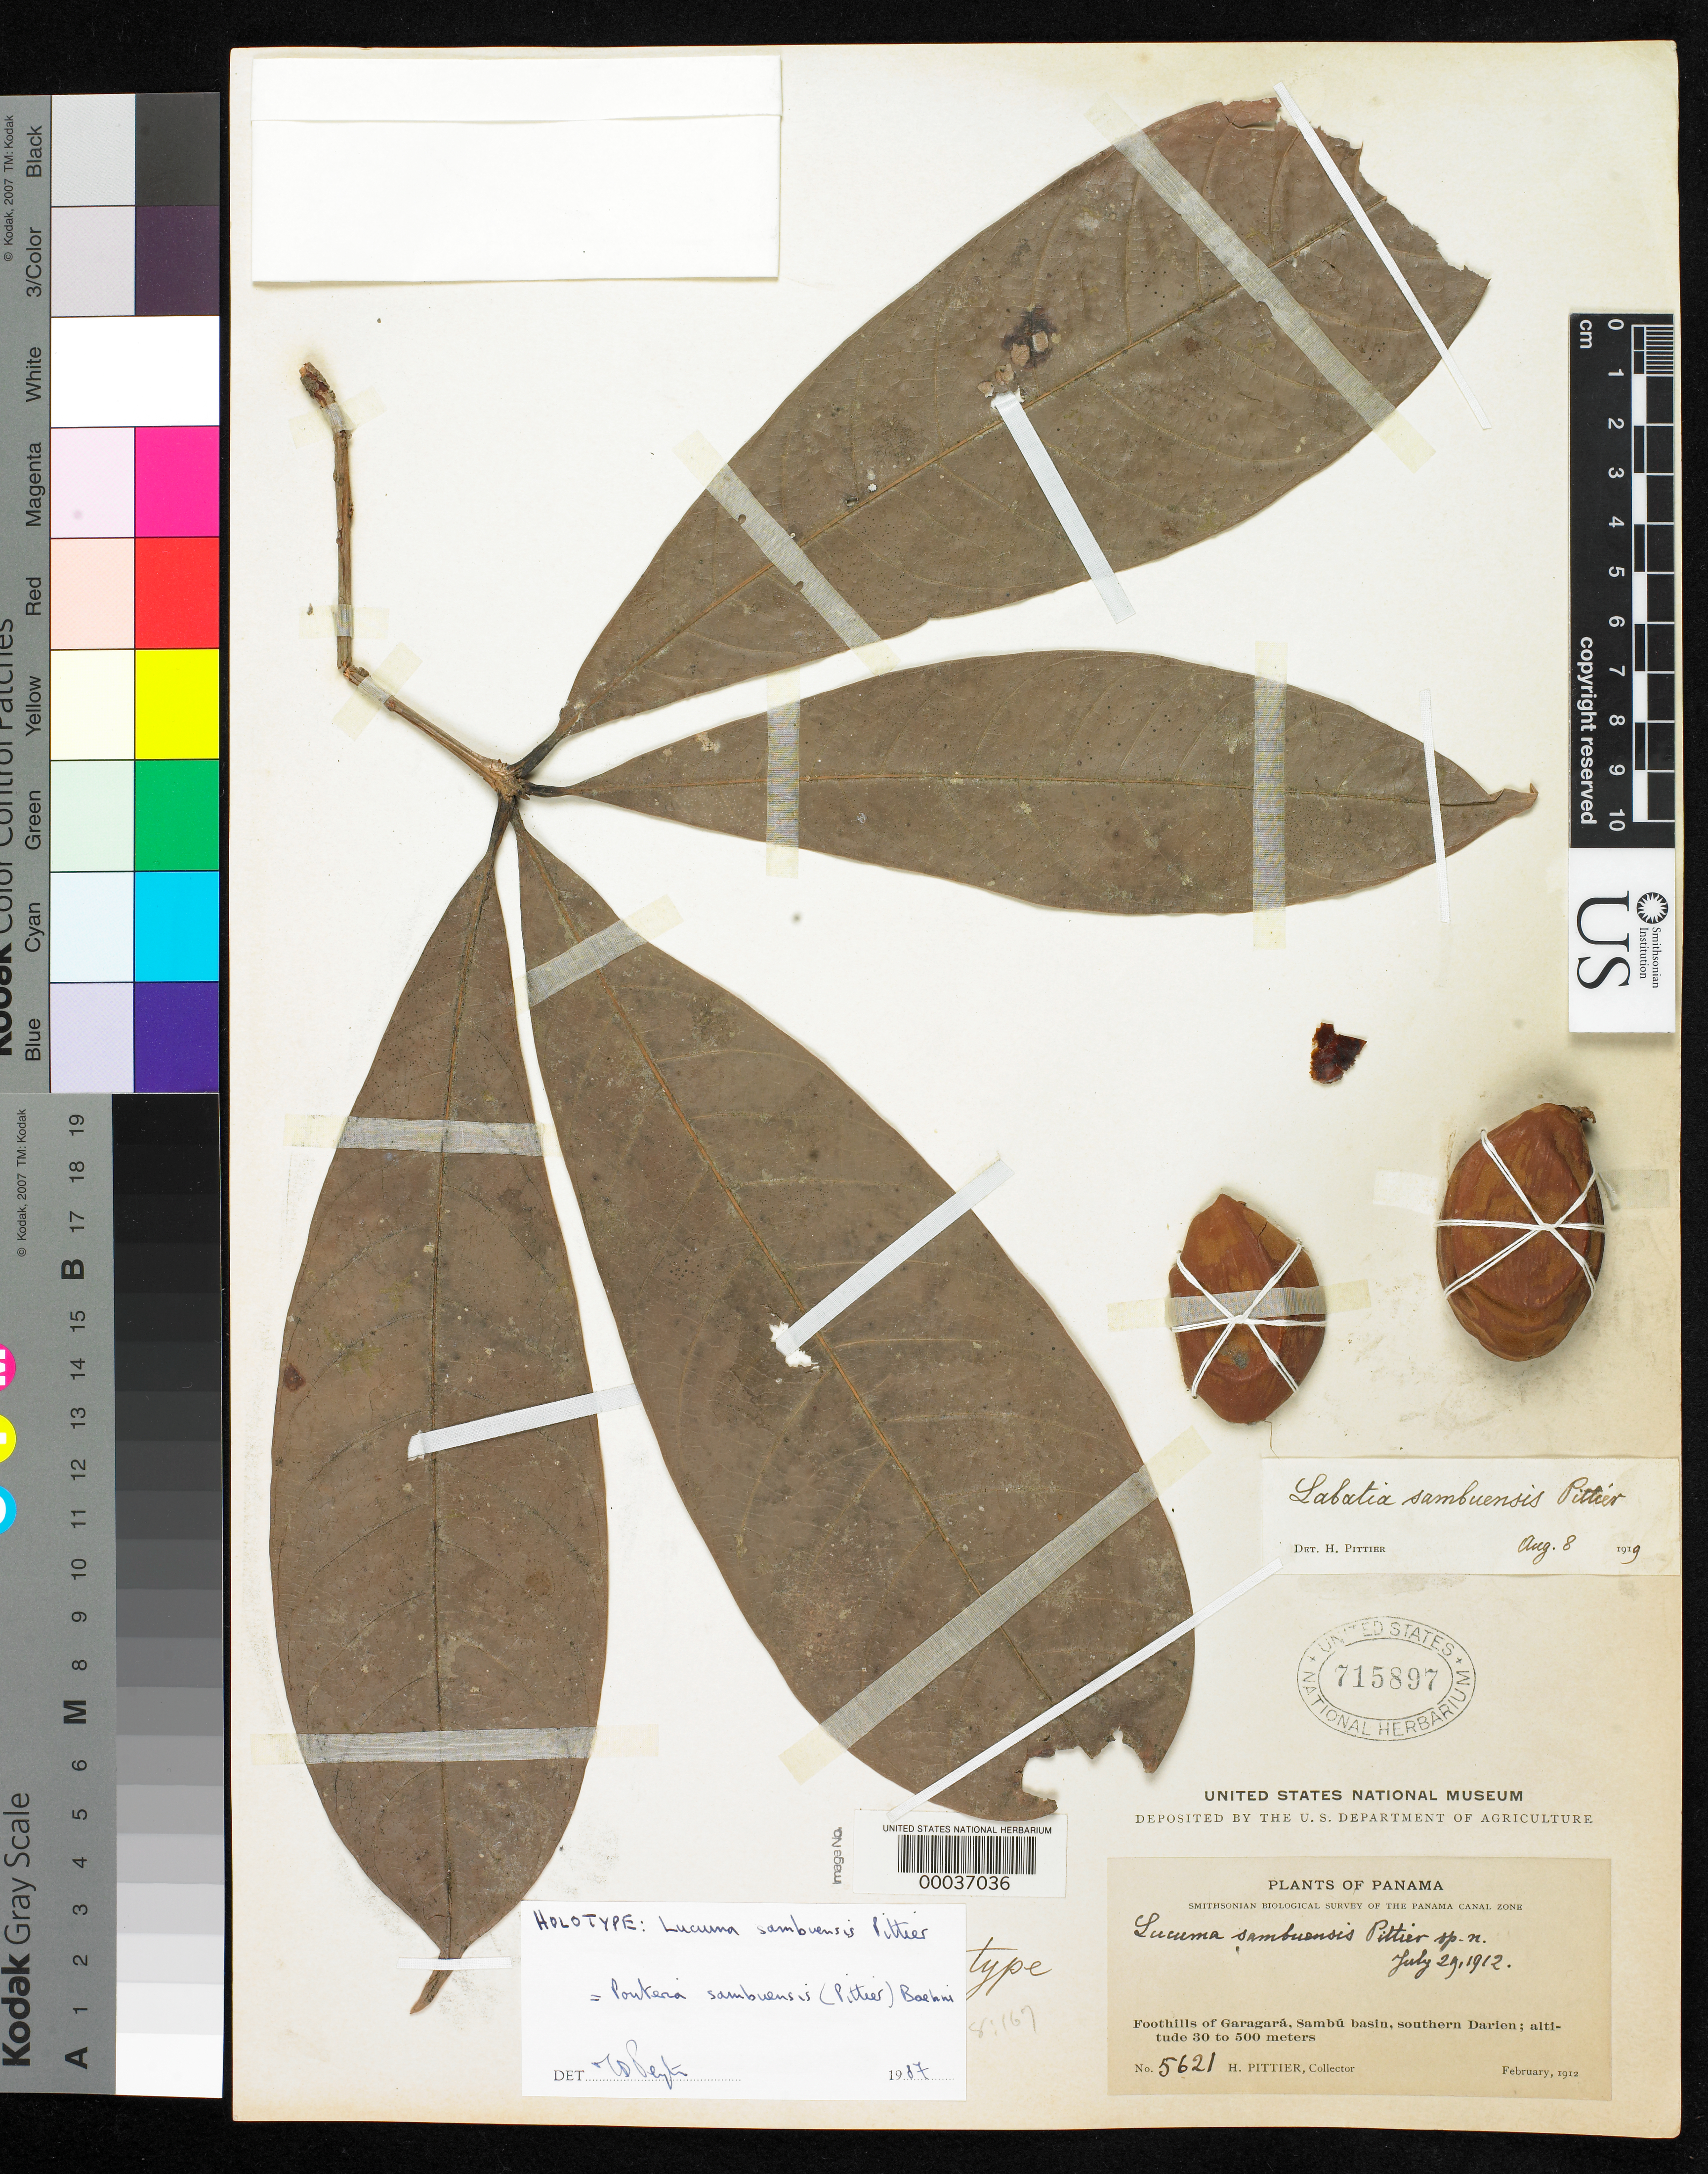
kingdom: Plantae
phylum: Tracheophyta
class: Magnoliopsida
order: Ericales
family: Sapotaceae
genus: Lucuma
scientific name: Lucuma sambuensis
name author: Pittier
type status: Isotype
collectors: H. F. Pittier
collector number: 5621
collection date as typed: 07 Feb 1912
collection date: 1912-02-07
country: Panama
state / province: Darién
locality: Garagara Mts., Sambu Valley.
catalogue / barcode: US 715897